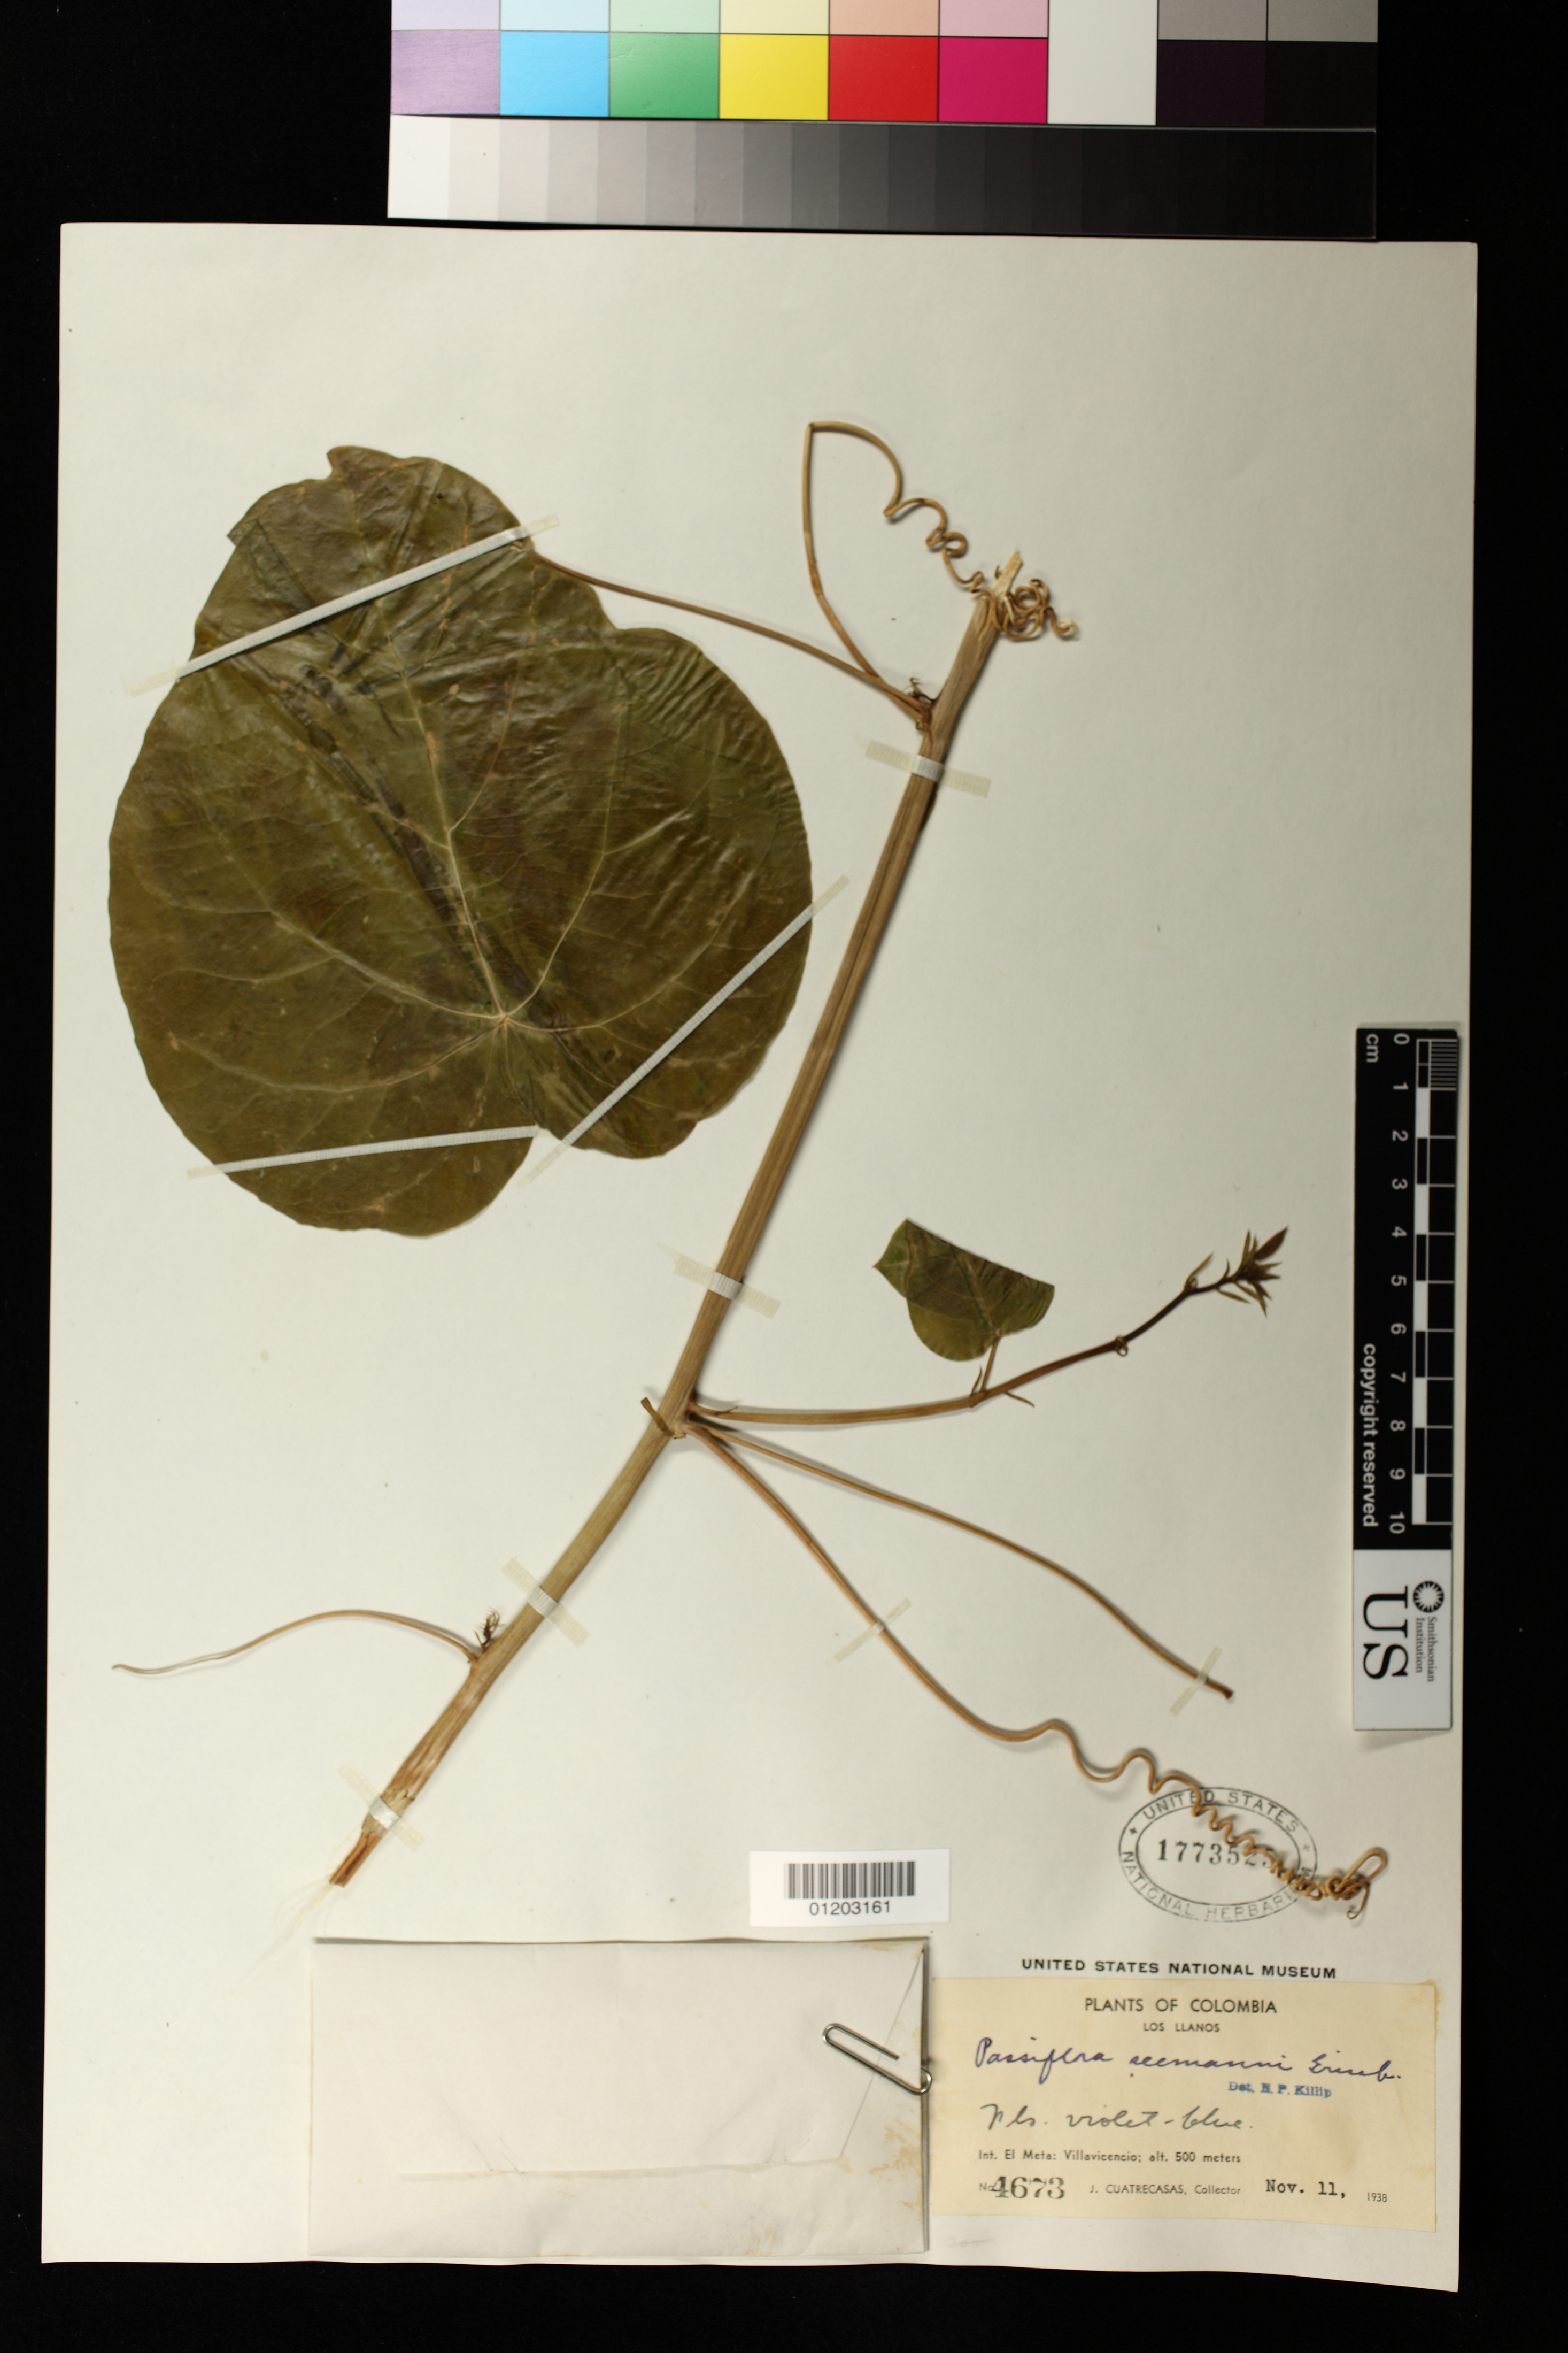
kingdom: Plantae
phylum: Tracheophyta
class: Magnoliopsida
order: Malpighiales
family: Passifloraceae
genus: Passiflora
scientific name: Passiflora seemannii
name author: Griseb.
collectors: J. Cuatrecasas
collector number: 4673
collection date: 1938-11-11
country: Colombia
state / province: Meta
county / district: Villavicencio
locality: Los Llanos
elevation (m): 500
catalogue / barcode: US 1773525